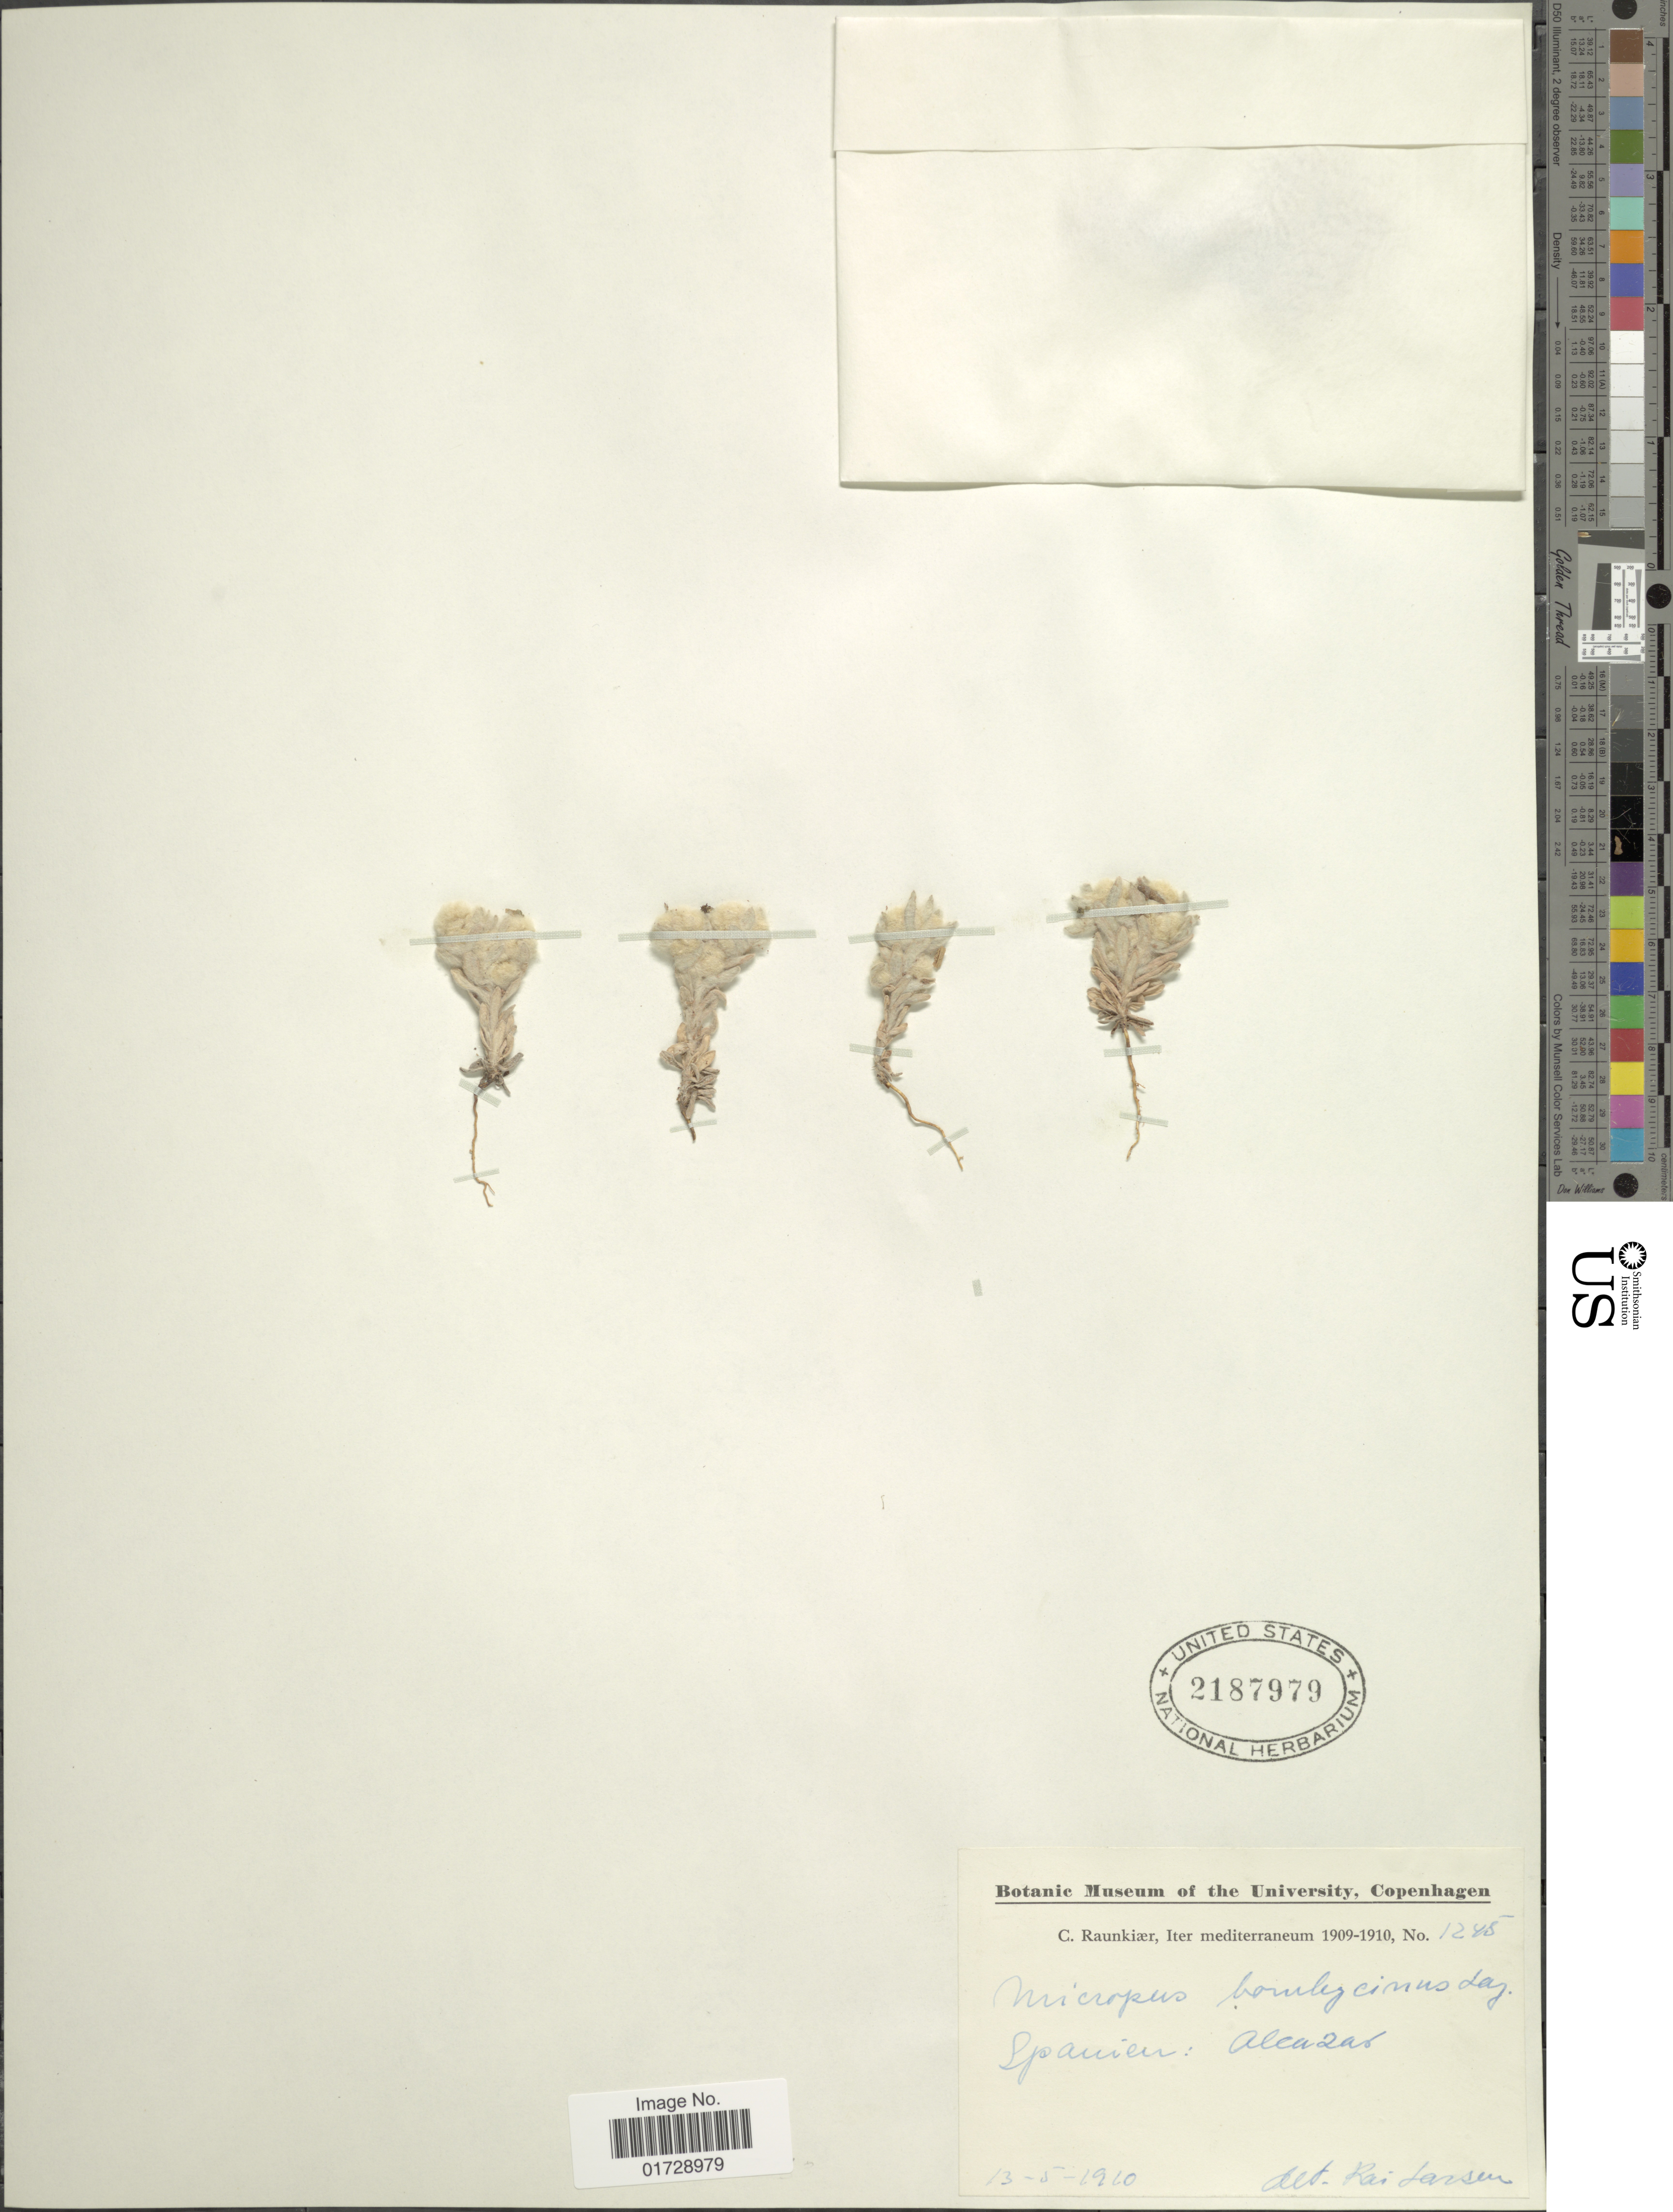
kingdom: Plantae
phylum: Tracheophyta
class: Magnoliopsida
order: Asterales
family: Asteraceae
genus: Micropus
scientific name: Micropus bombycinus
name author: Lag.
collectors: C. C. Raunkiaer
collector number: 1245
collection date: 1910-05-13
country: Spain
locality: Spaniar: Alcazar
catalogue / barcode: US 2187979